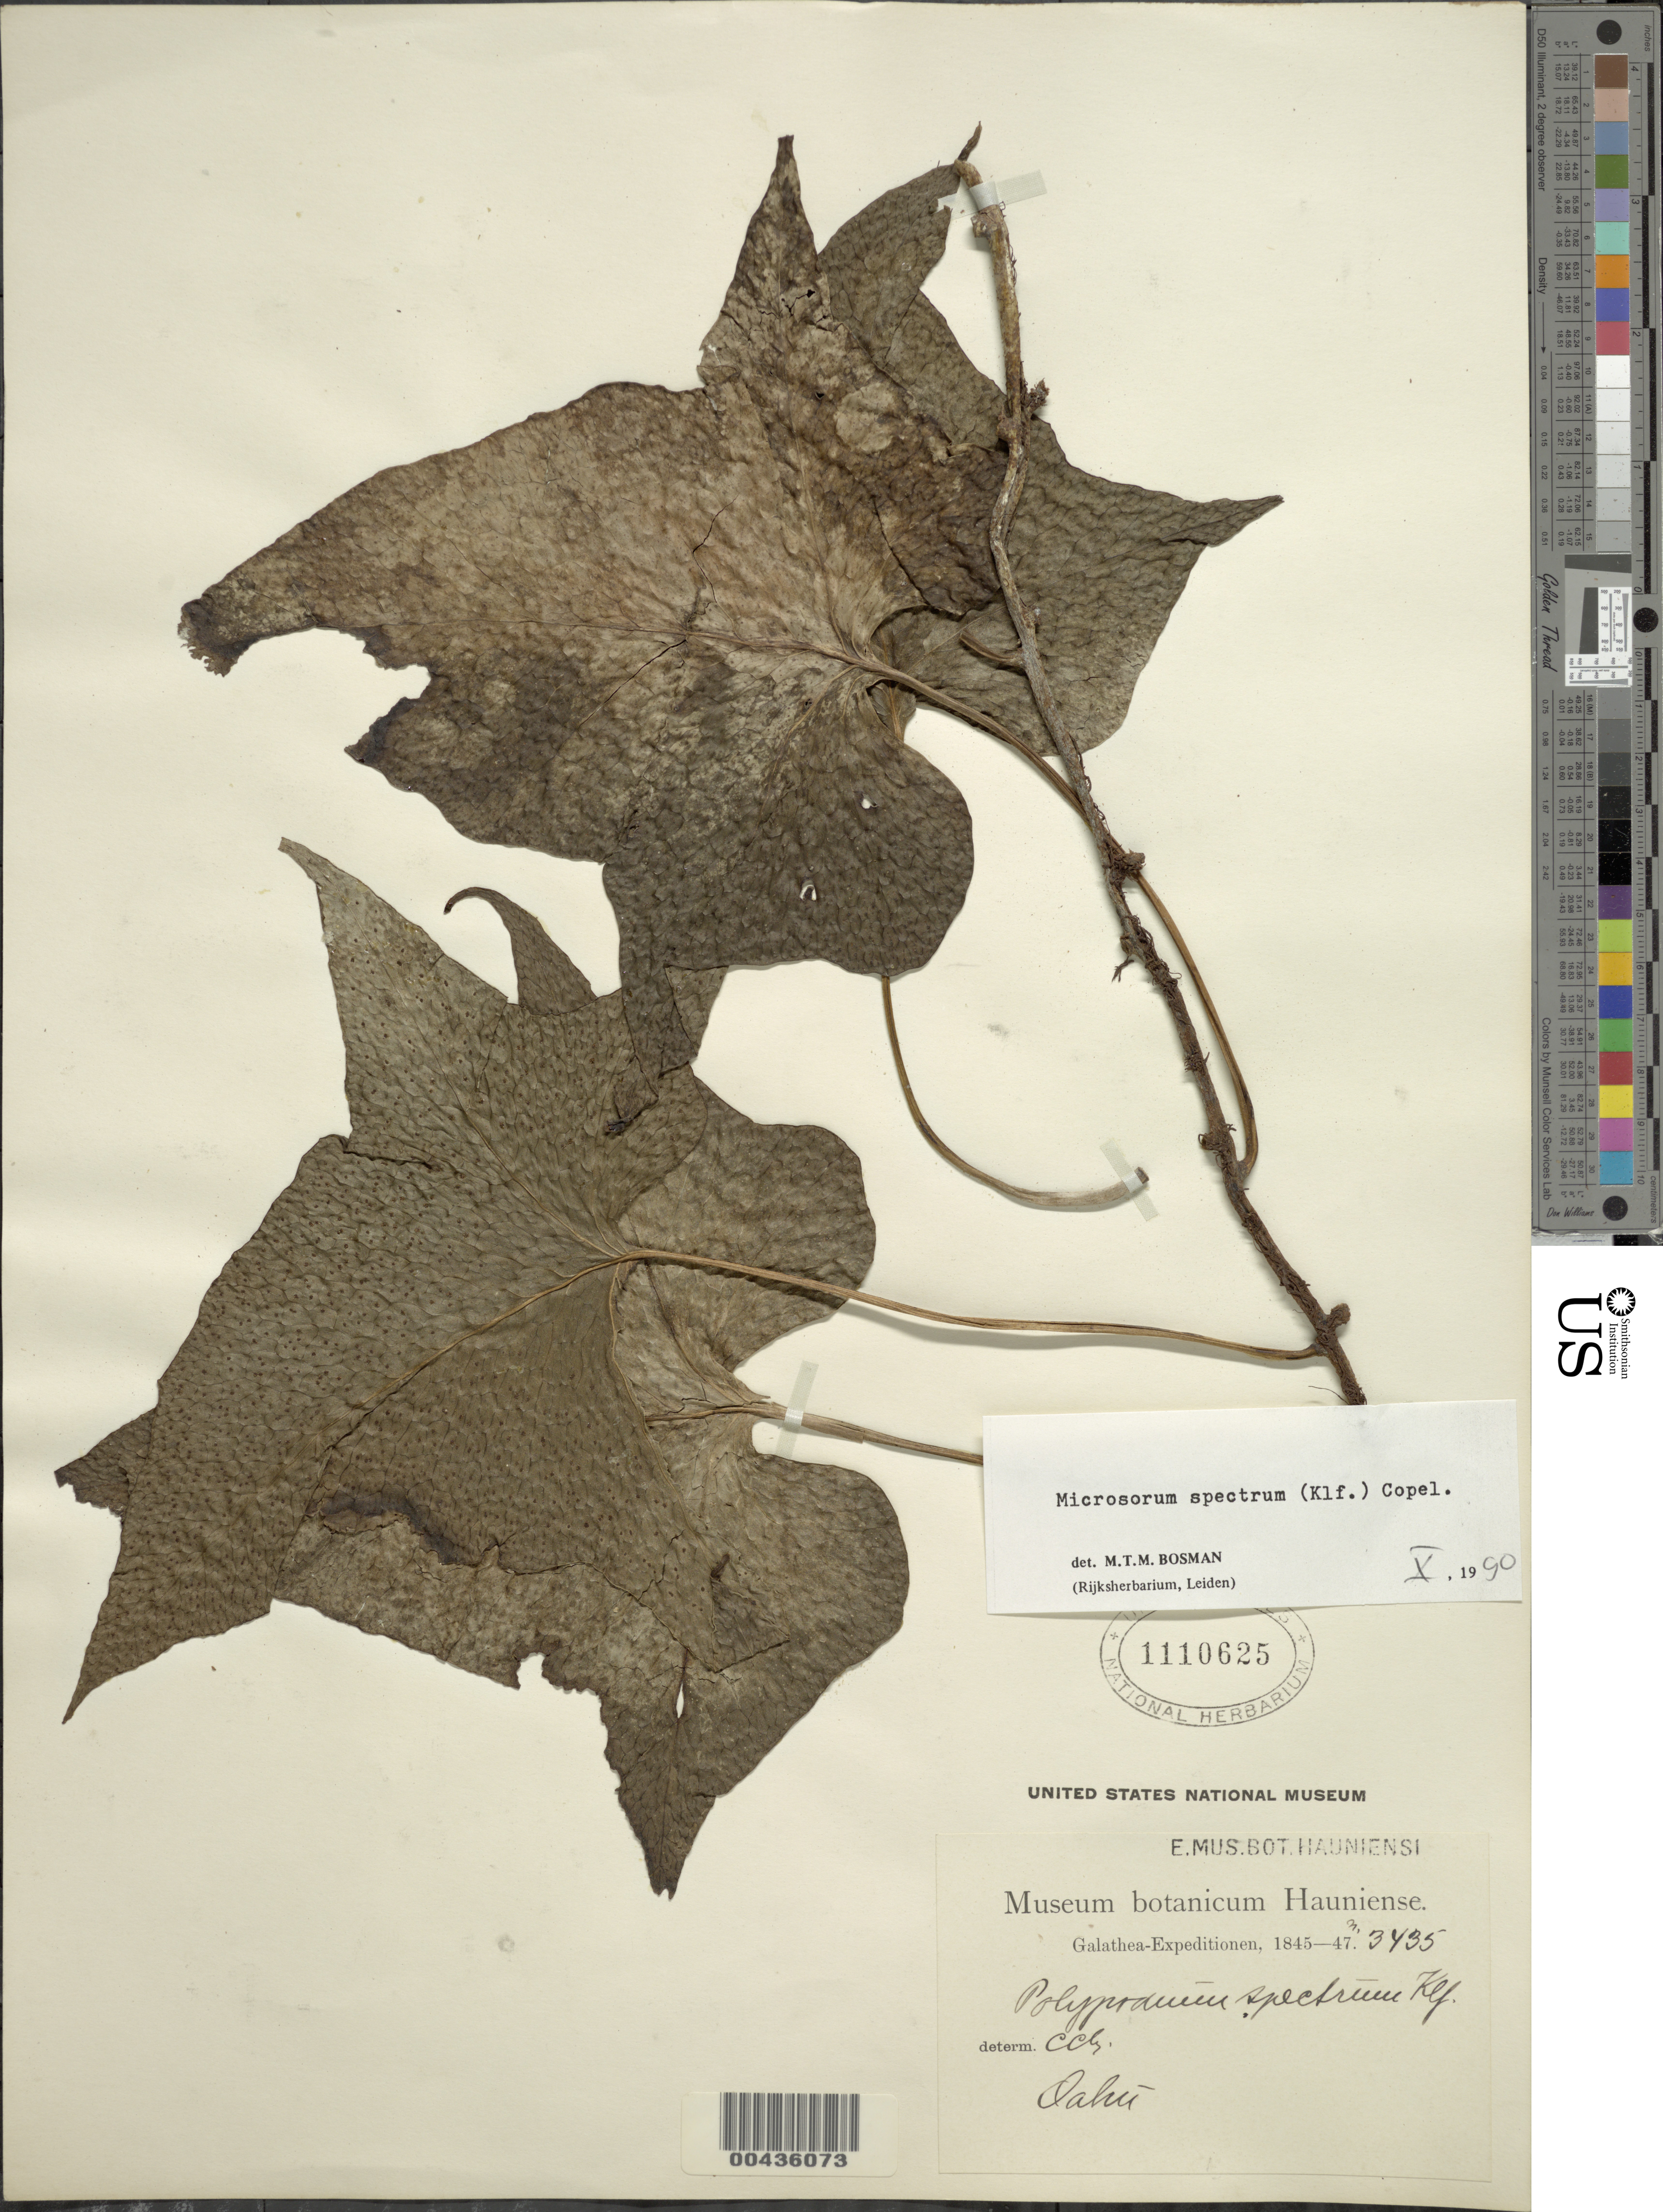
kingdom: Plantae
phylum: Tracheophyta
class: Polypodiopsida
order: Polypodiales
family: Polypodiaceae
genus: Microsorum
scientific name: Microsorum spectrum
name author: (Kaulf.) Copel.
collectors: ex Museum Botanicum Hauniense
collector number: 3435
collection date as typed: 1845 to -- --- 1847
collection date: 1845/1847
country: United States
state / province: Hawaii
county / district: Honolulu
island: Oahu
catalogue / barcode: US 1110625